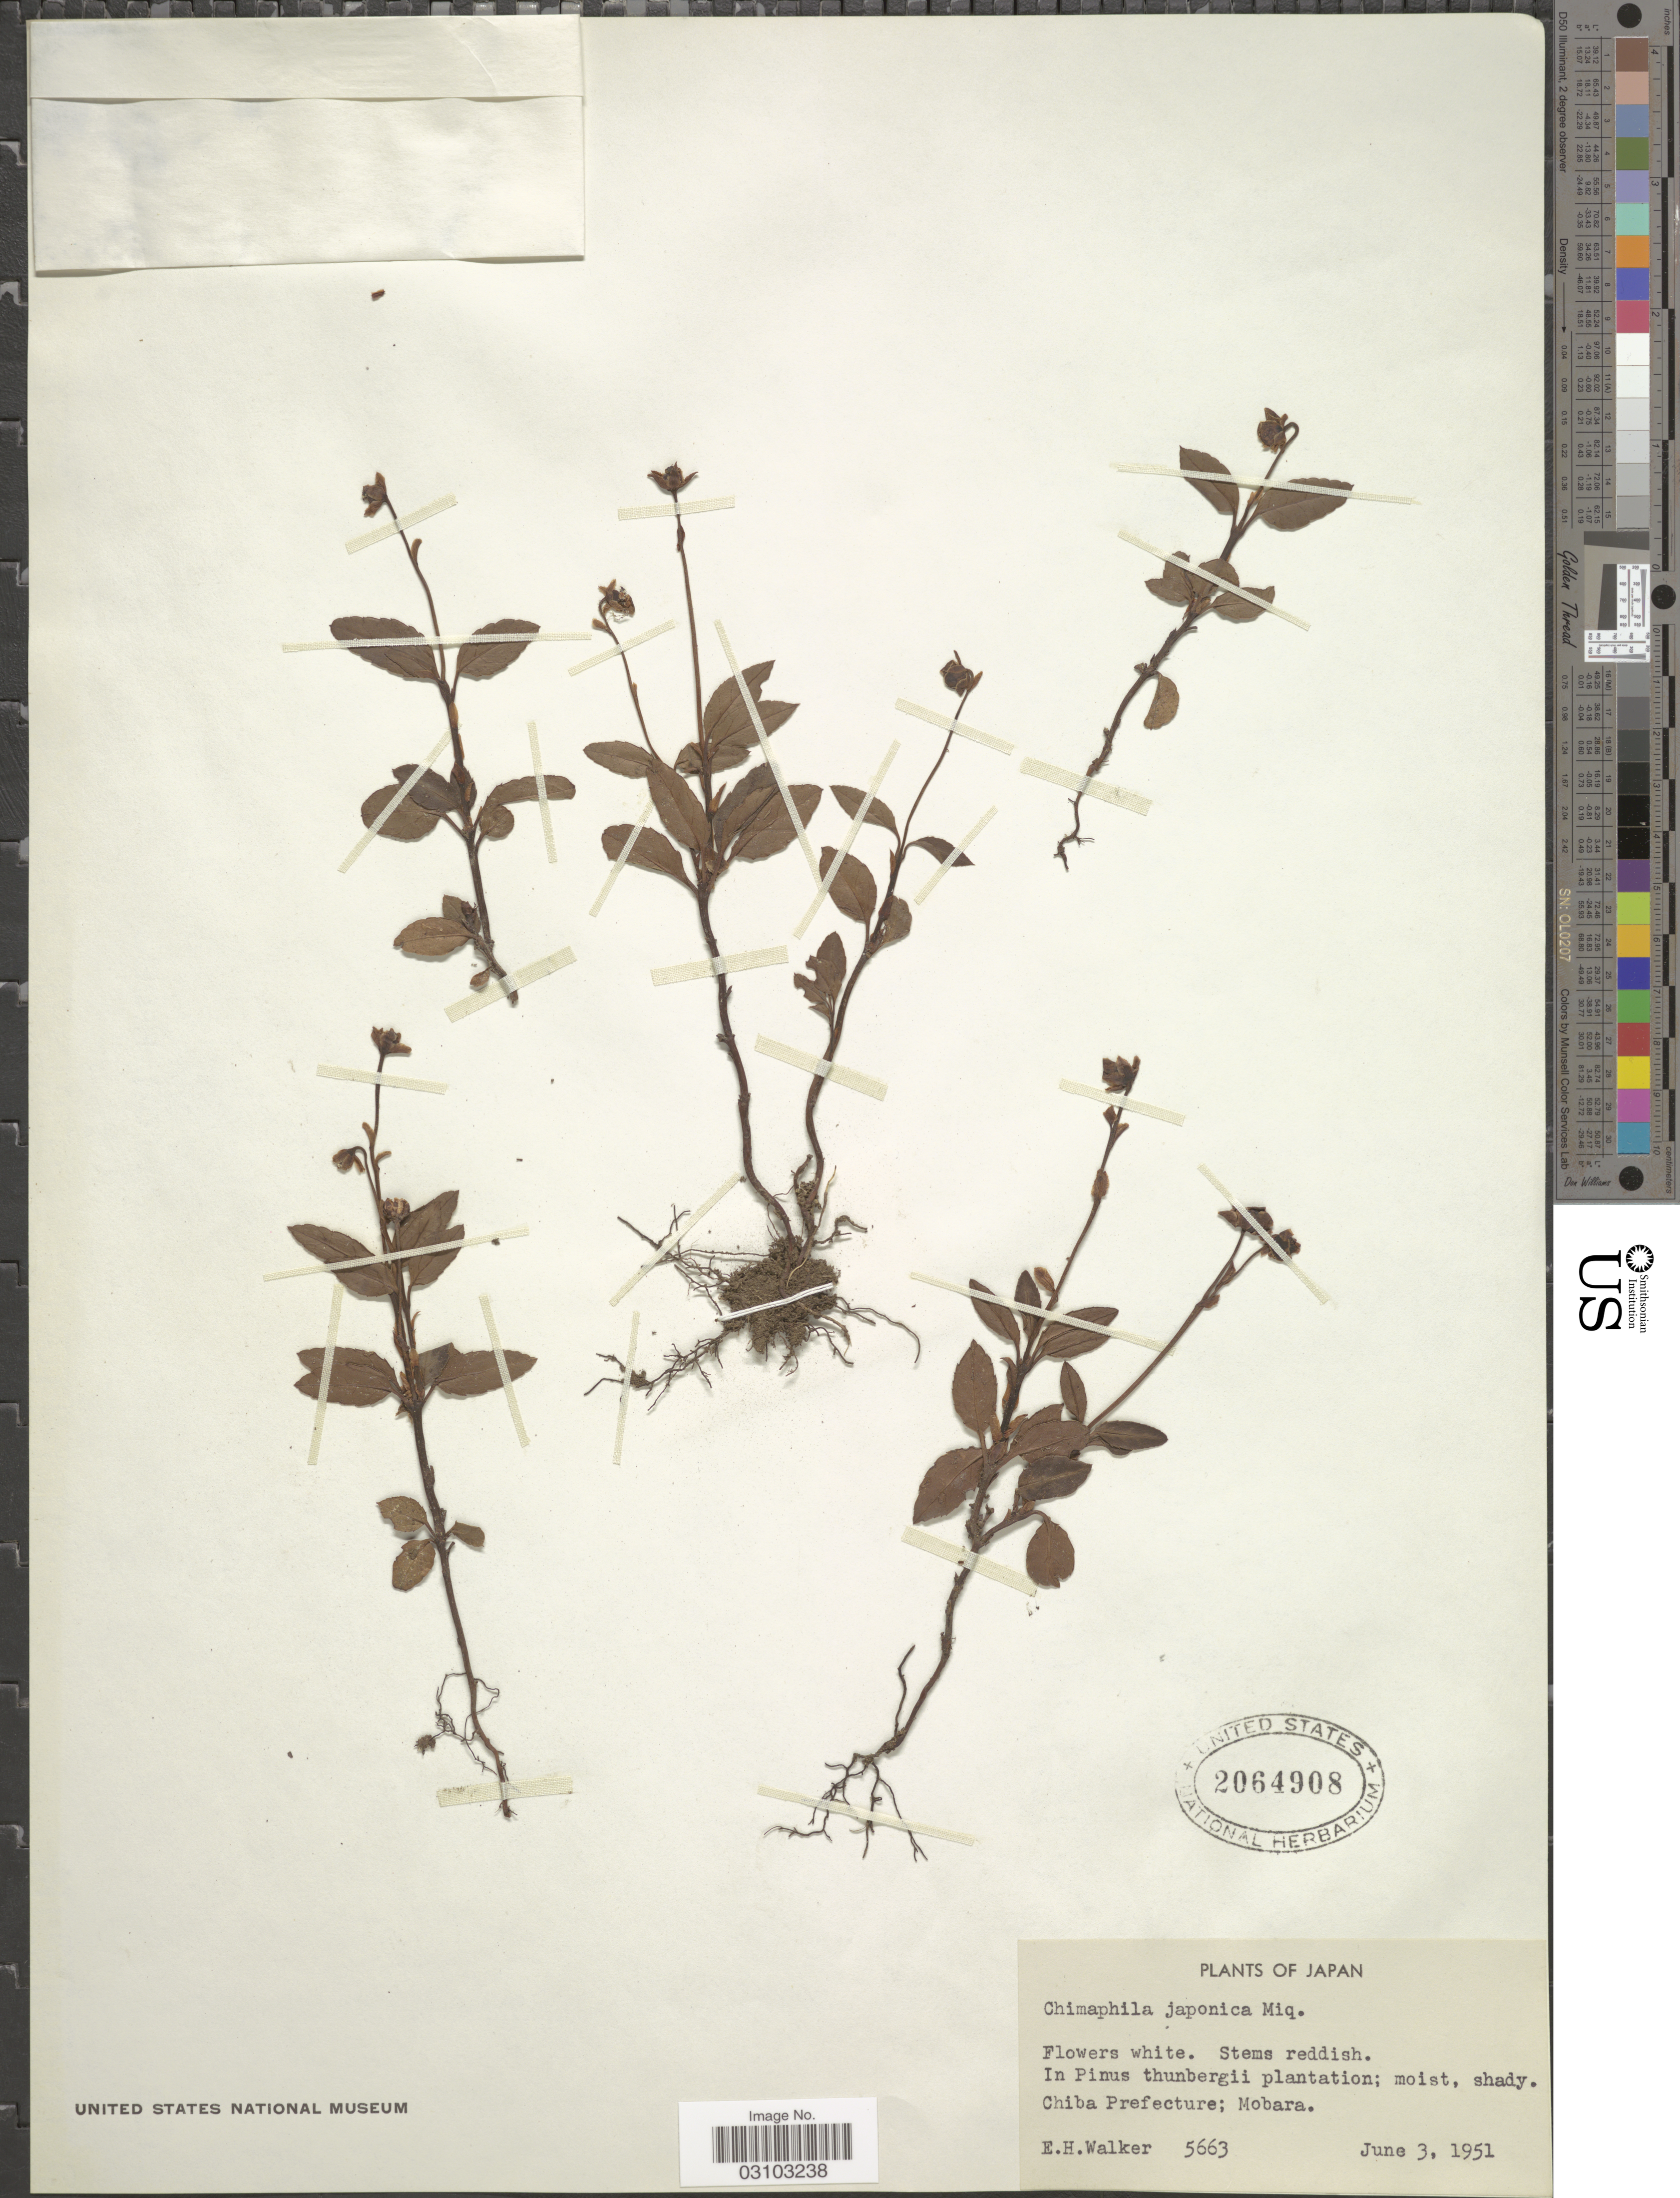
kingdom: Plantae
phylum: Tracheophyta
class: Magnoliopsida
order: Ericales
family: Ericaceae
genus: Chimaphila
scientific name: Chimaphila japonica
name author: Miq.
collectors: E. H. Walker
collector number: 5663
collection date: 1951-06-03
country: Japan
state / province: Tiba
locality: Chiba Prefecture; Mobara.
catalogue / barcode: US 2064908